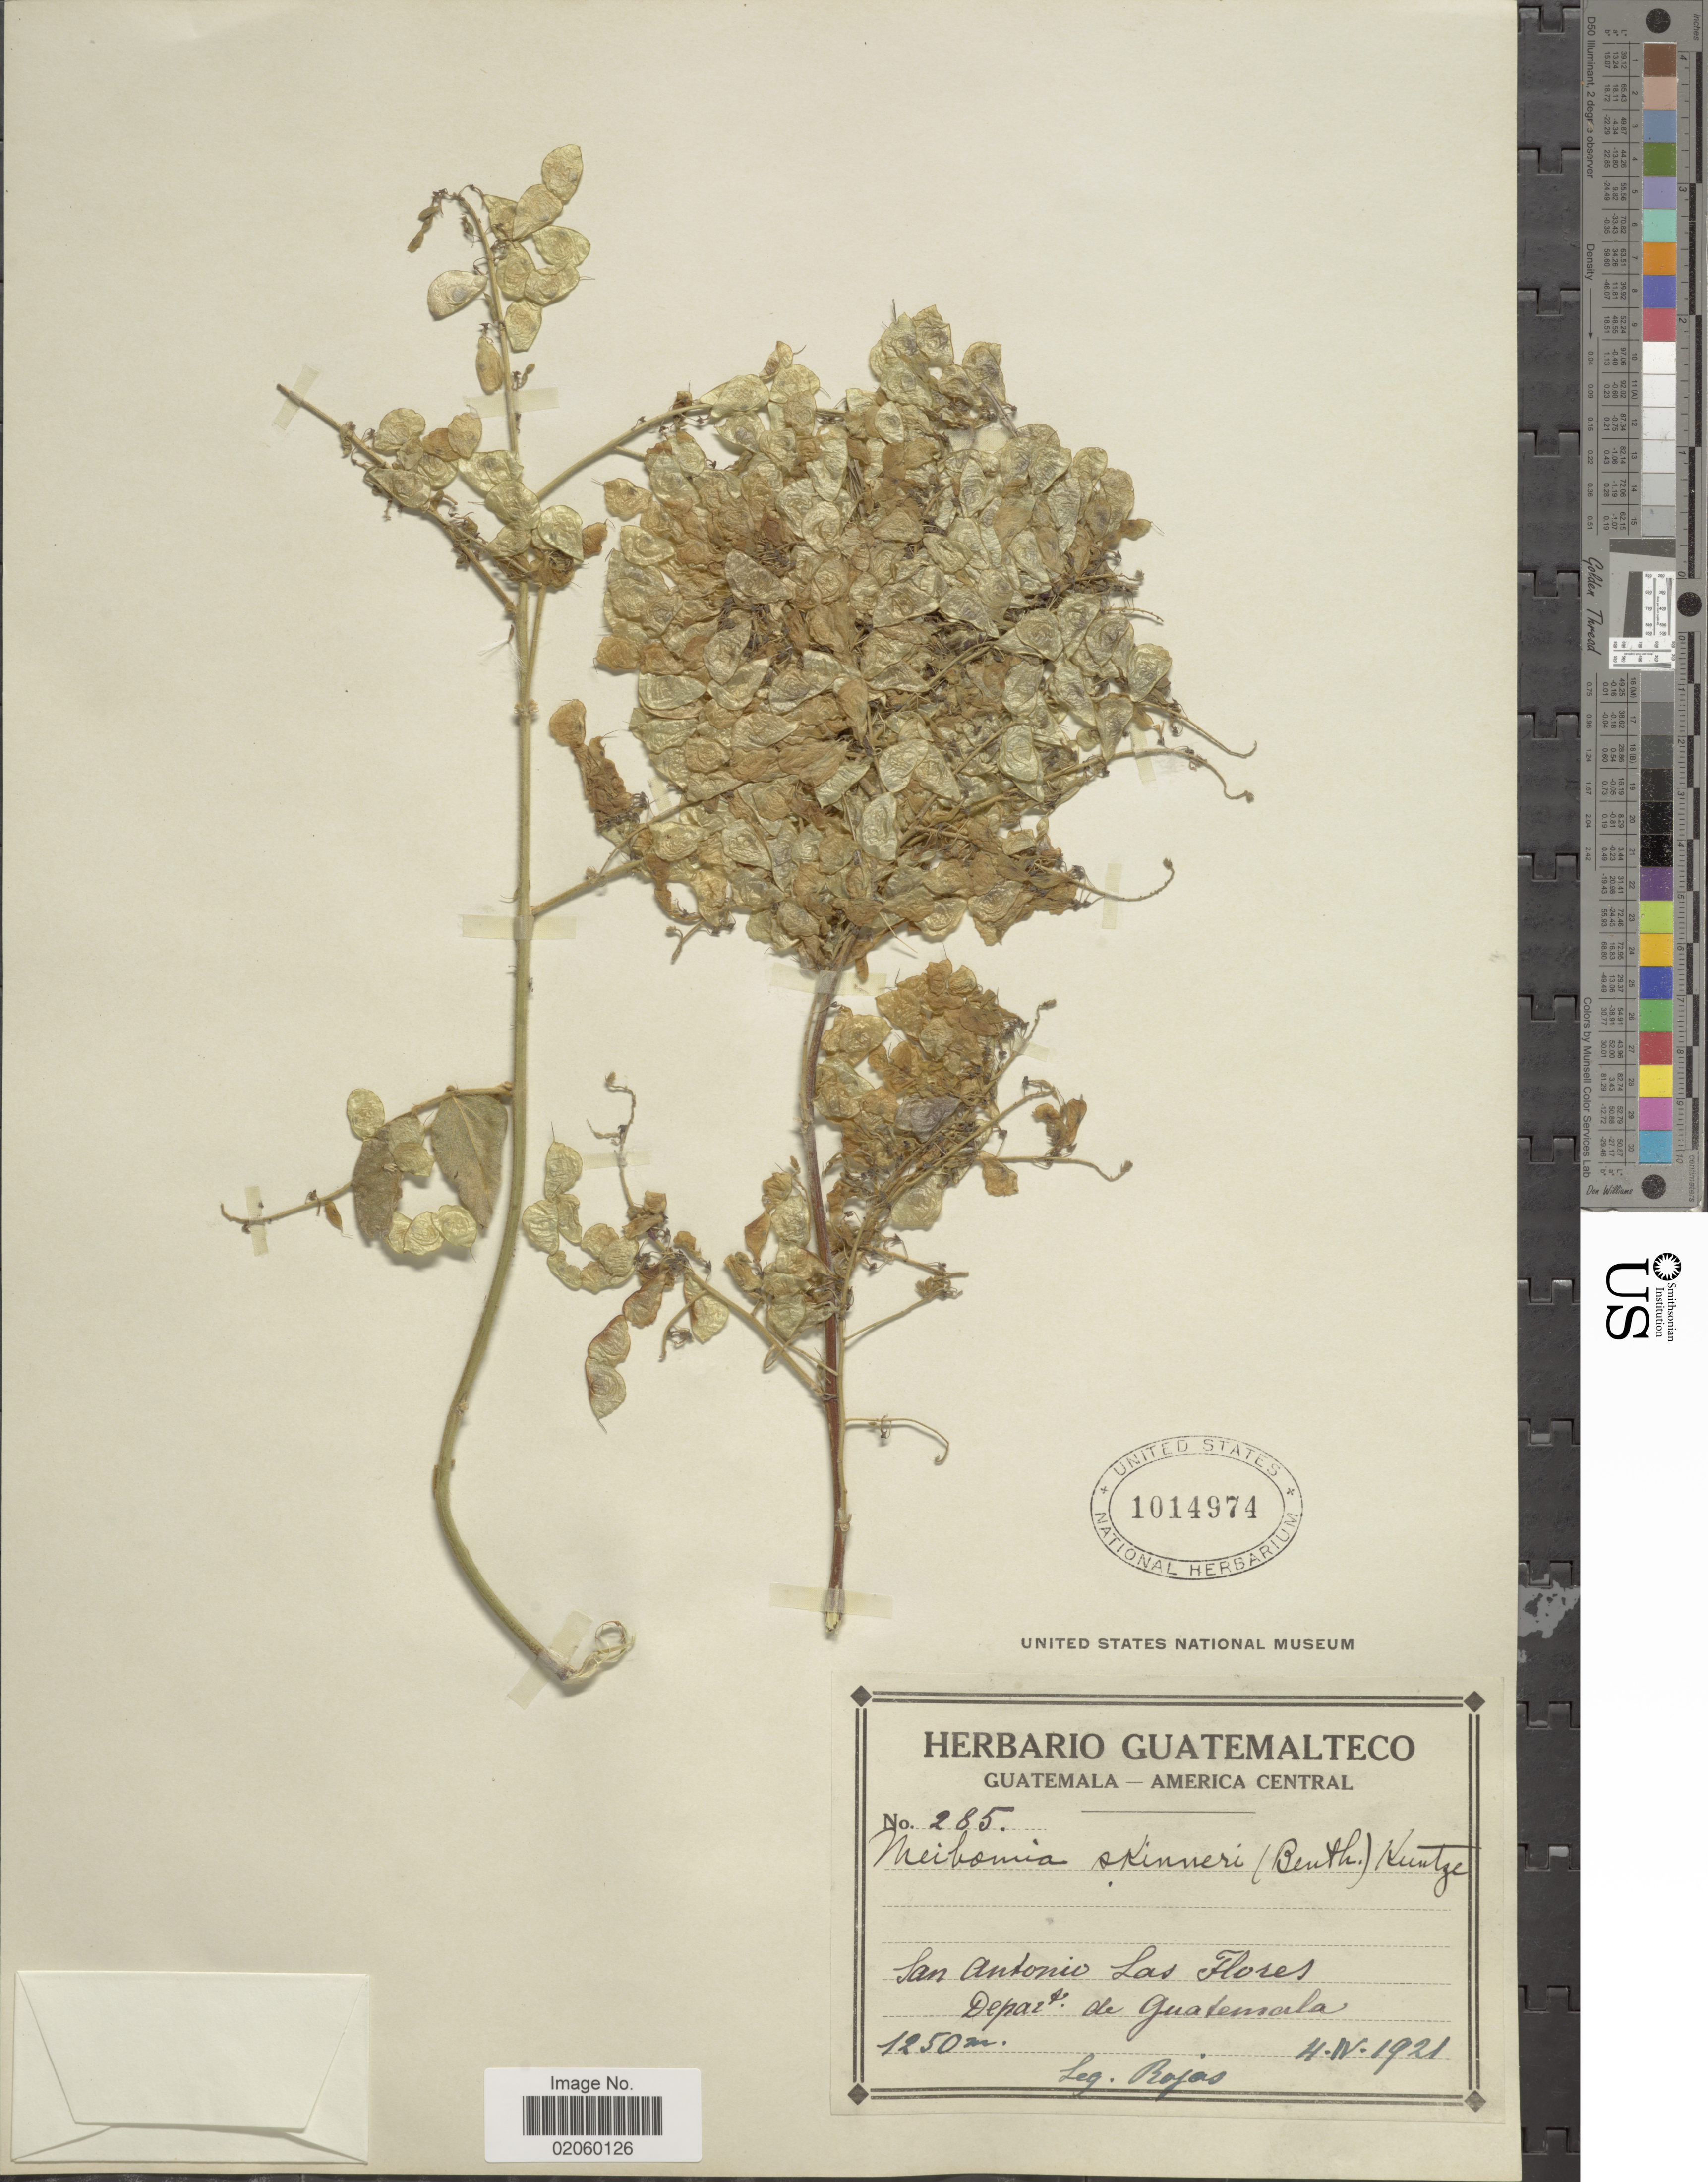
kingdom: Plantae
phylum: Tracheophyta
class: Magnoliopsida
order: Fabales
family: Fabaceae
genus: Desmodium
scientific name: Desmodium skinneri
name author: Benth. ex Hemsl.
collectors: Rojas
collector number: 285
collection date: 1921-04-04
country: Guatemala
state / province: Guatemala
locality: San Antonio Las Flores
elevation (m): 1250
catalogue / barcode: US 1014974